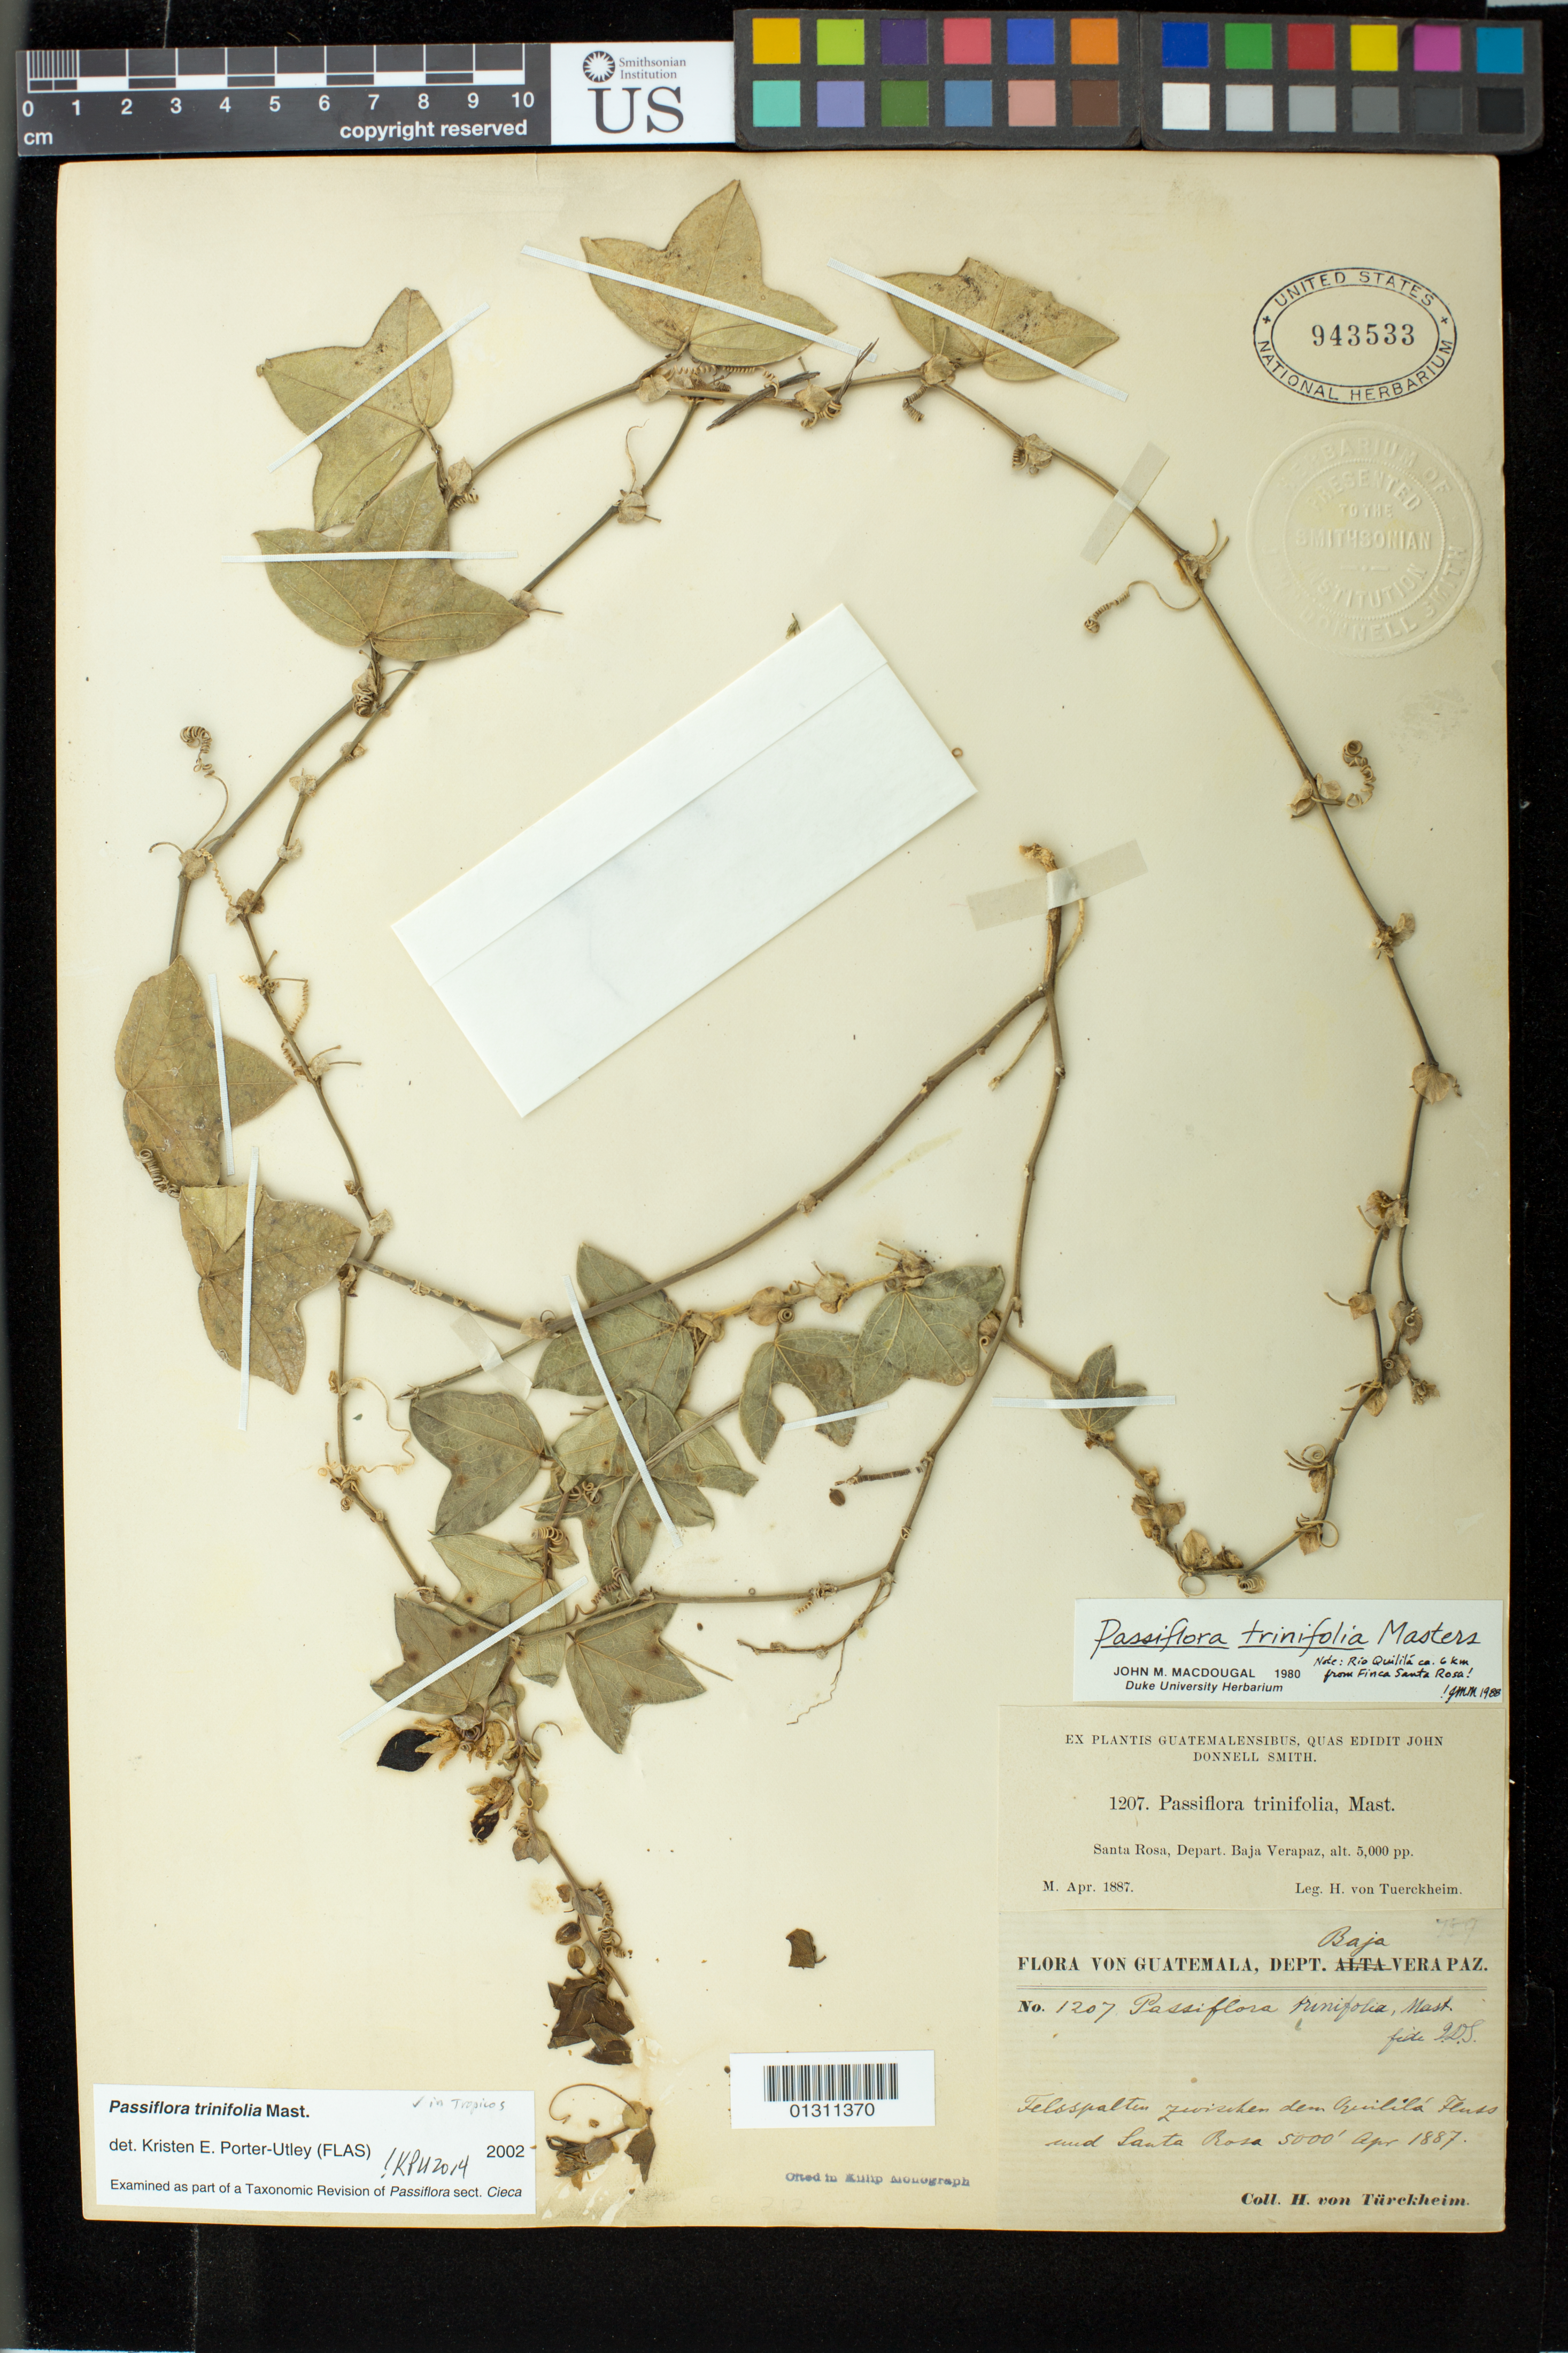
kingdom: Plantae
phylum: Tracheophyta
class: Magnoliopsida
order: Malpighiales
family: Passifloraceae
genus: Passiflora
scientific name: Passiflora trinifolia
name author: Mast.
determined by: Porter-Utley, Kristen E.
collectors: H. von Türckheim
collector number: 1207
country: Guatemala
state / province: Baja Verapaz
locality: Santa Rosa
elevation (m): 1524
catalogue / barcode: US 943533